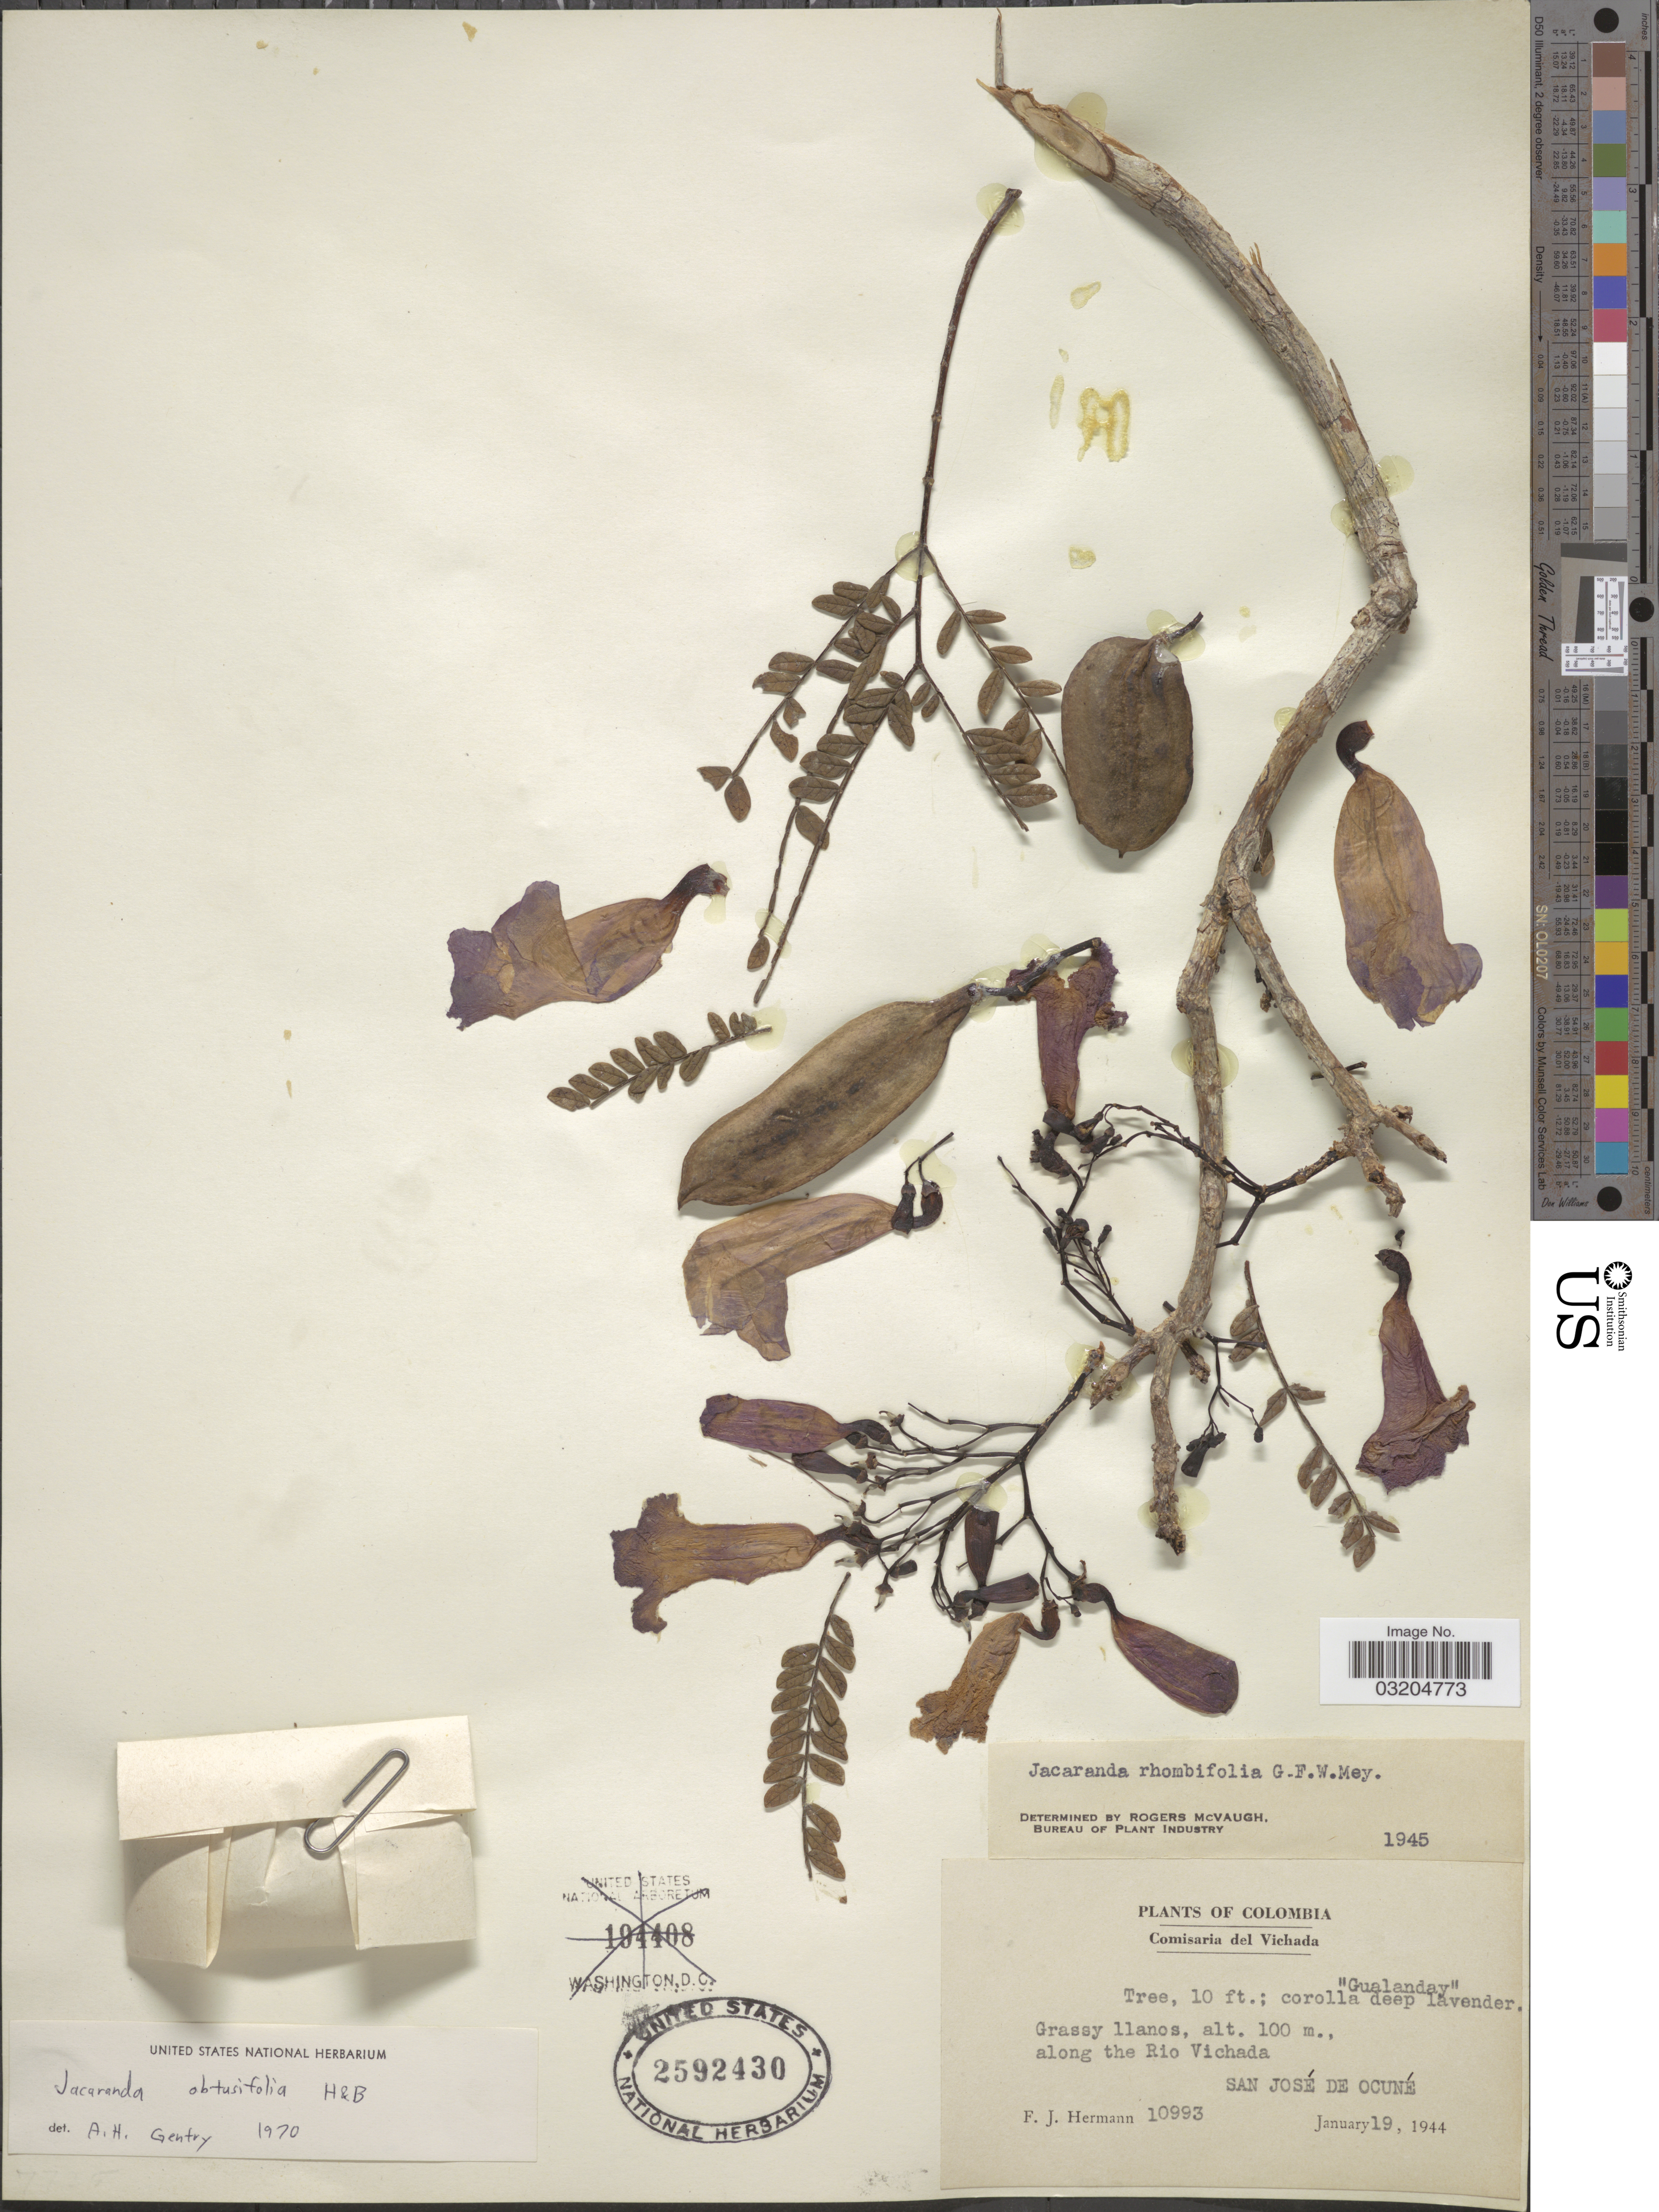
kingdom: Plantae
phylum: Tracheophyta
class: Magnoliopsida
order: Lamiales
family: Bignoniaceae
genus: Jacaranda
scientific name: Jacaranda obtusifolia subsp. obtusifolia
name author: Bonpl.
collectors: F. J. Hermann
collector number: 10993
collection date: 1944-01-19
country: Colombia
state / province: Vichada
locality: Comisaría del Vichada. along the Río Vichada, San José de Ocuné.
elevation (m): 100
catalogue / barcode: US 2592430